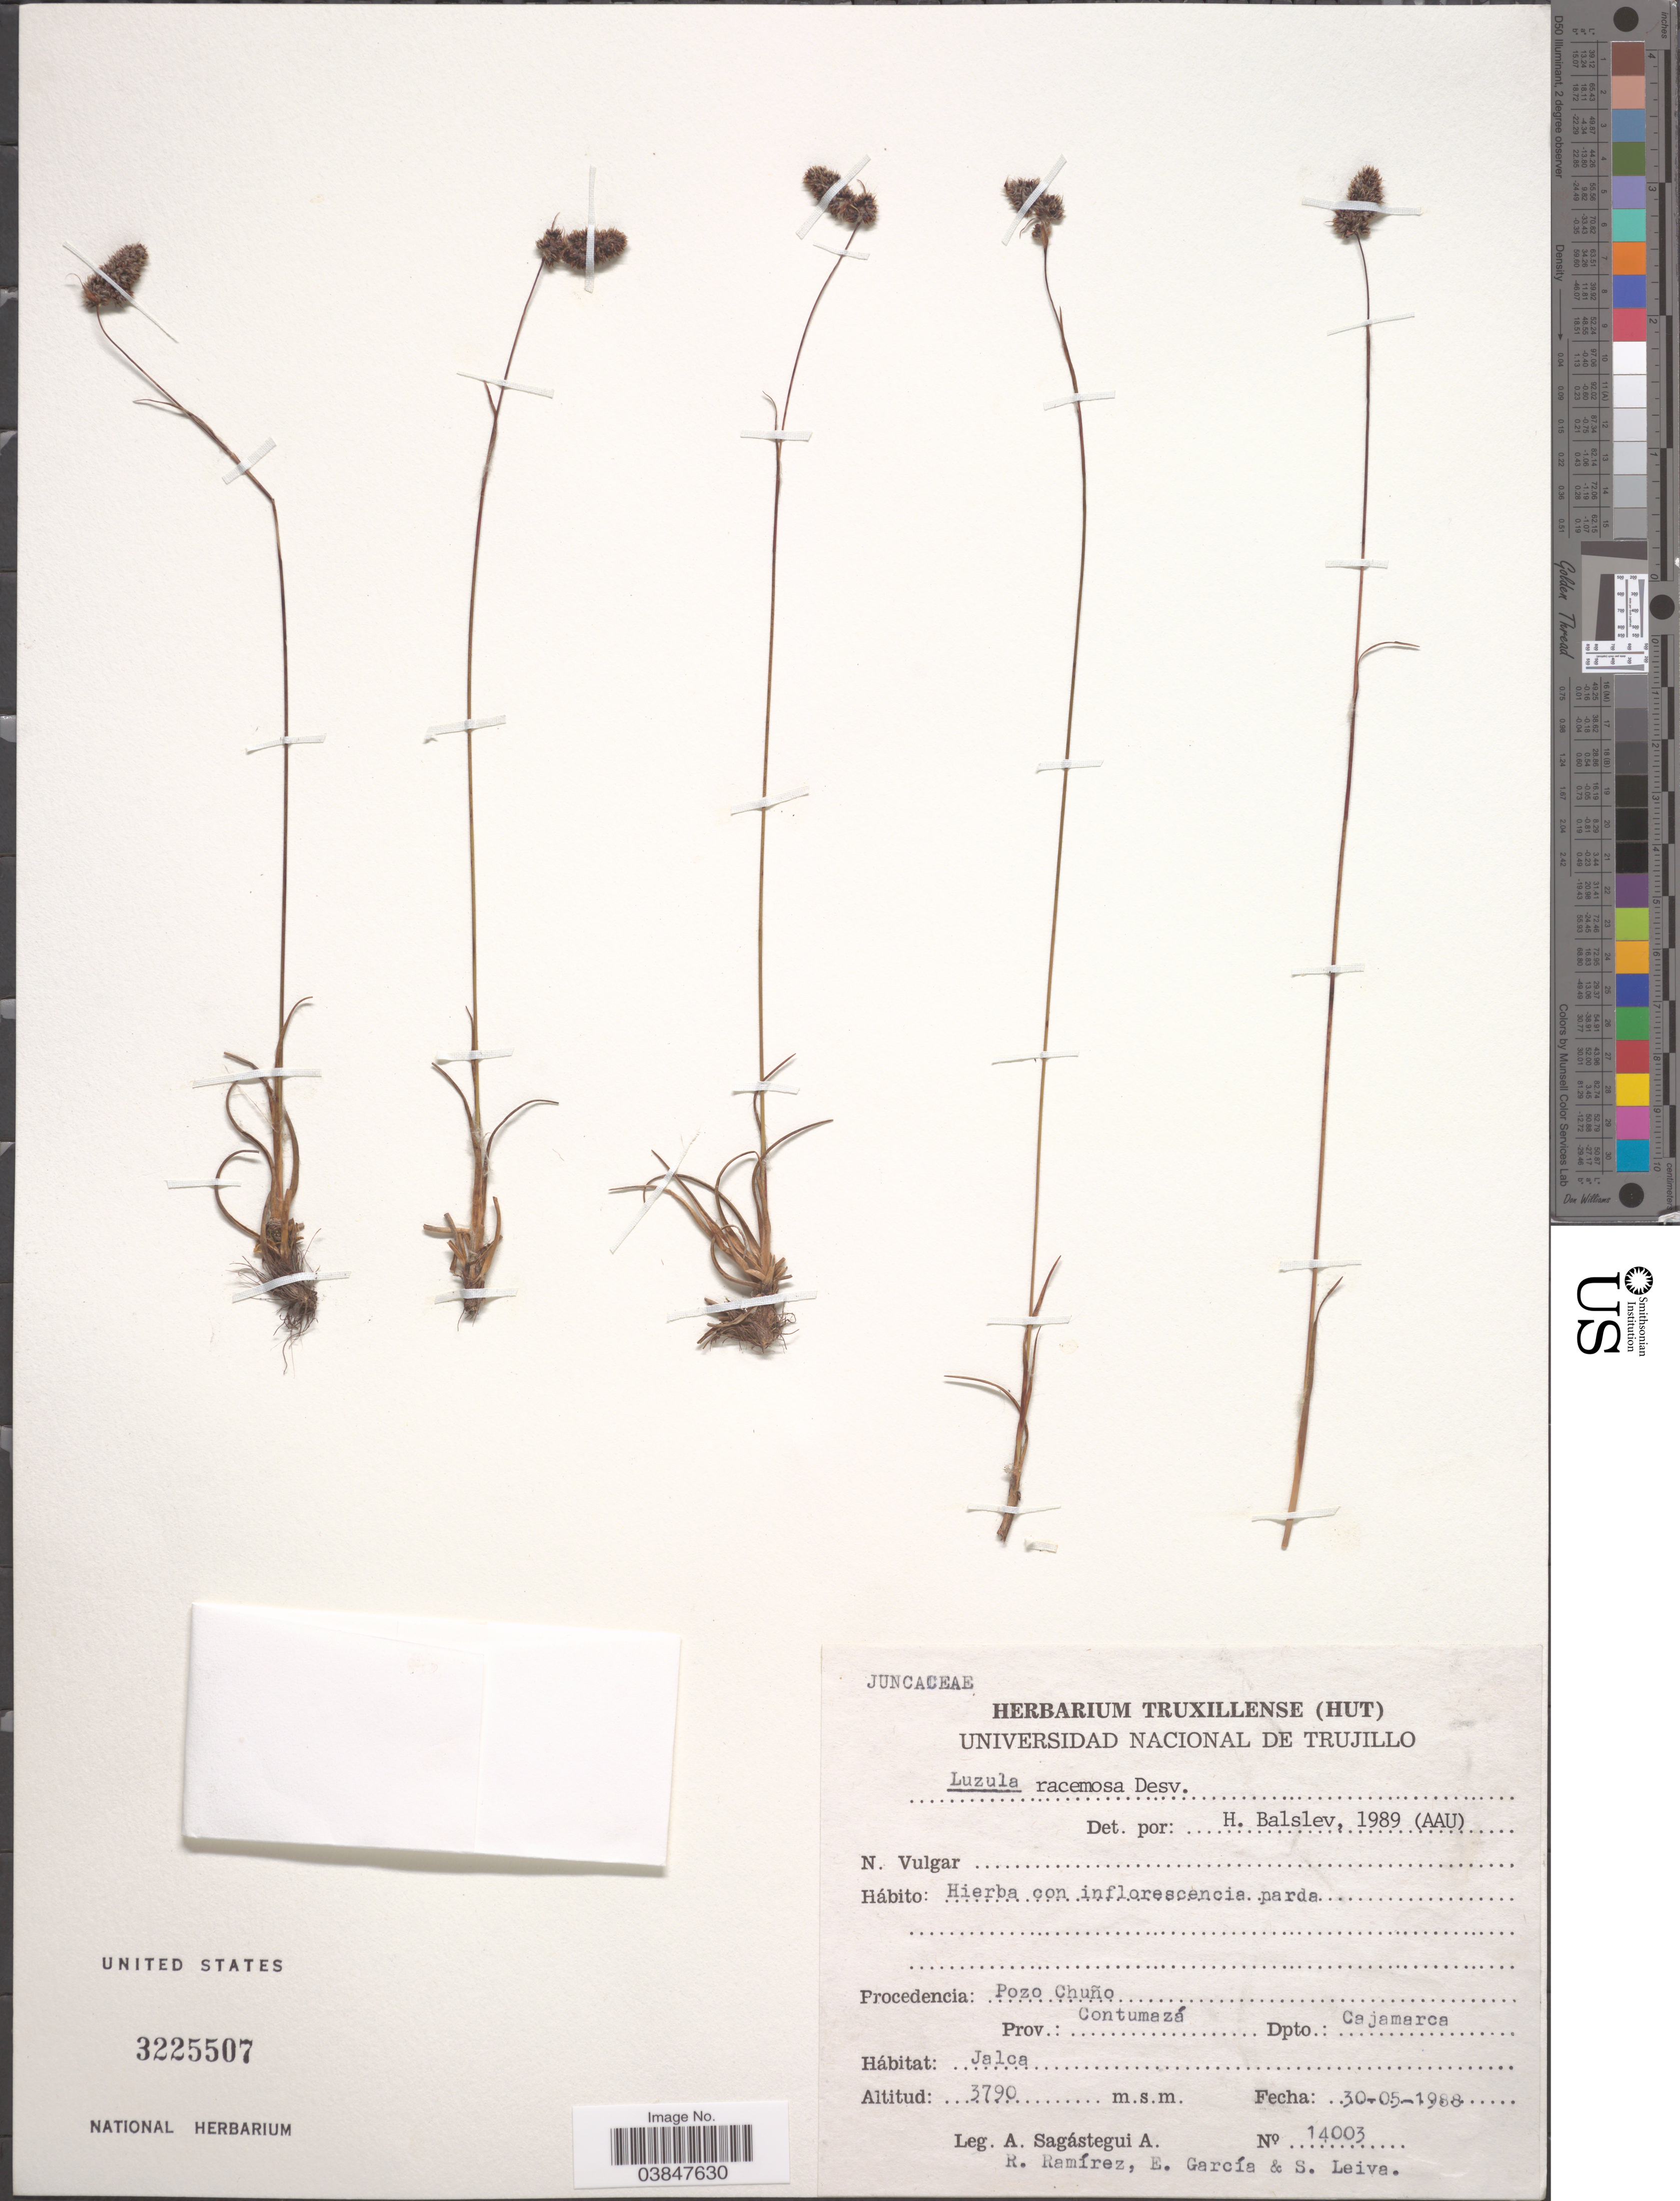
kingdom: Plantae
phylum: Tracheophyta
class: Liliopsida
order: Poales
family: Juncaceae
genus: Luzula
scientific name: Luzula racemosa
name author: Desv.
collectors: A. Sagástegui A., R. Ramirez, E. García & S. Leiva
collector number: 14003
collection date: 1988-05-30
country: Peru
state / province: Cajamarca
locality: Pozo Chuño Prov.: Contumazá. Dpto.: Cajamarca. Jalca.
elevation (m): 3790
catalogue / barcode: US 3225507